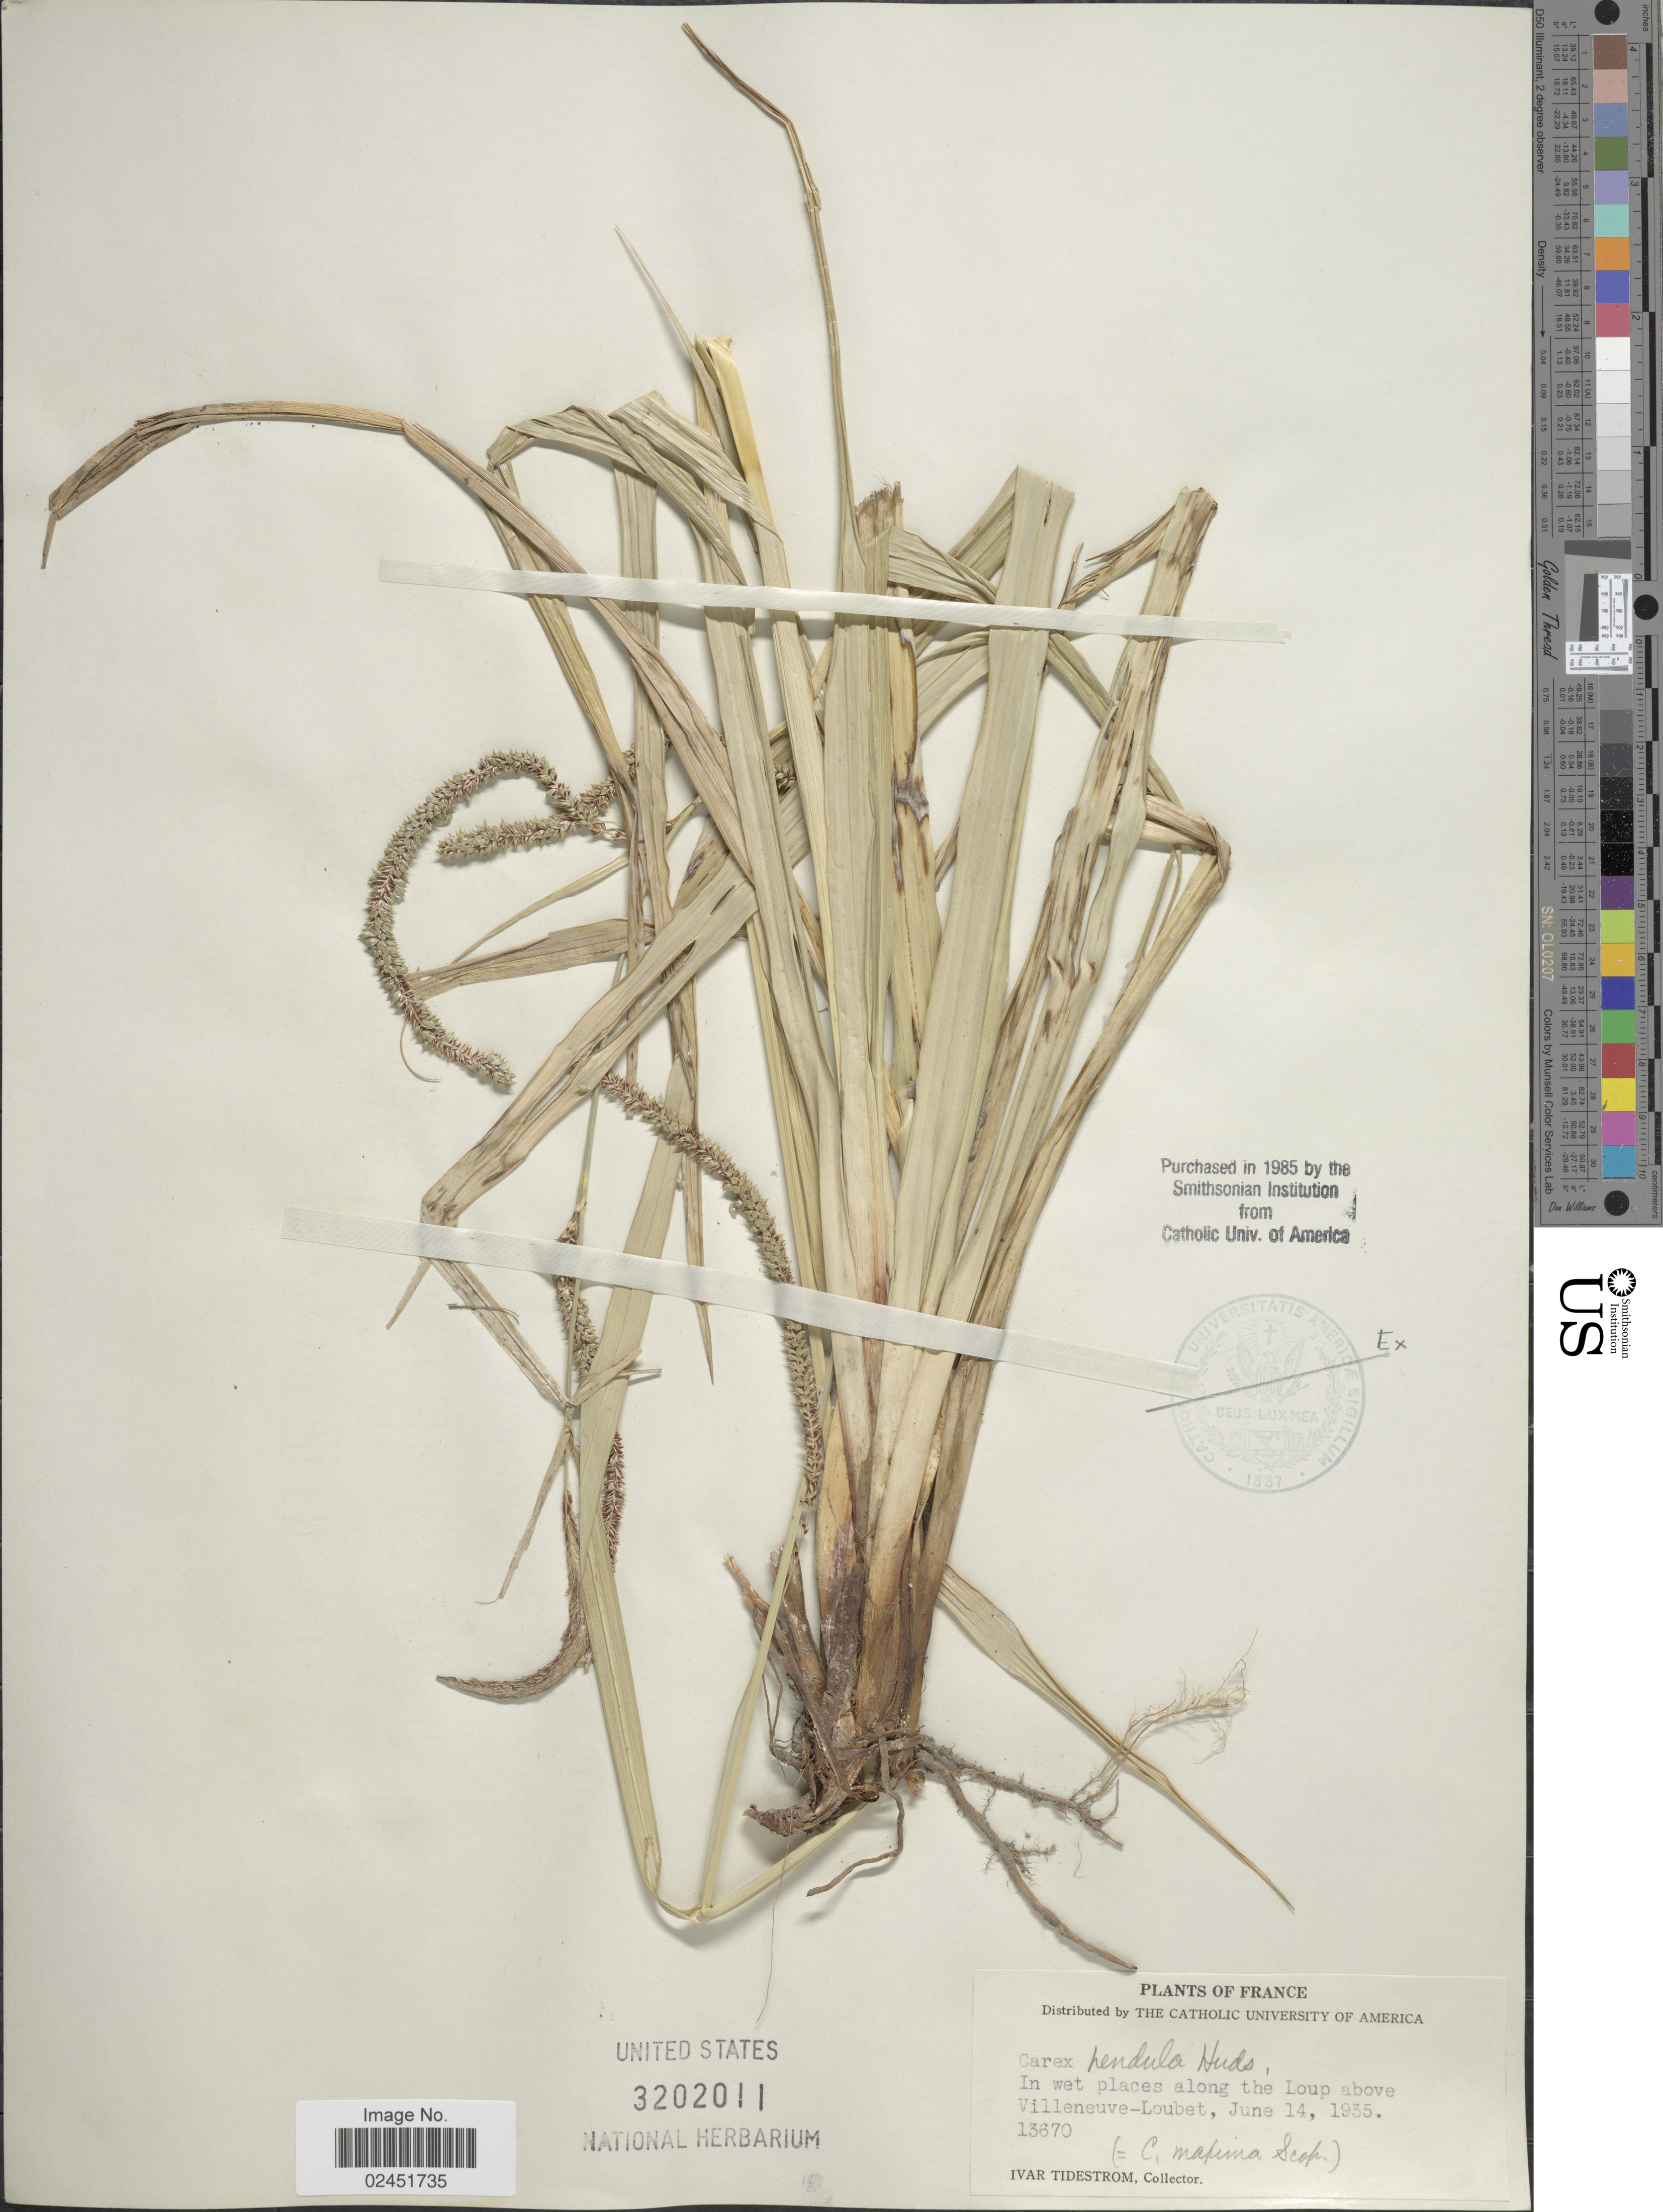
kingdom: Plantae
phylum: Tracheophyta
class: Liliopsida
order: Poales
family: Cyperaceae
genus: Carex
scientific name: Carex pendula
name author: Huds.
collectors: I. F. Tidestrom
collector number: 13670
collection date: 1935-06-14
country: France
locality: In wet places, along the Loup above Villeneuve-Loubet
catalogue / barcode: US 3202011